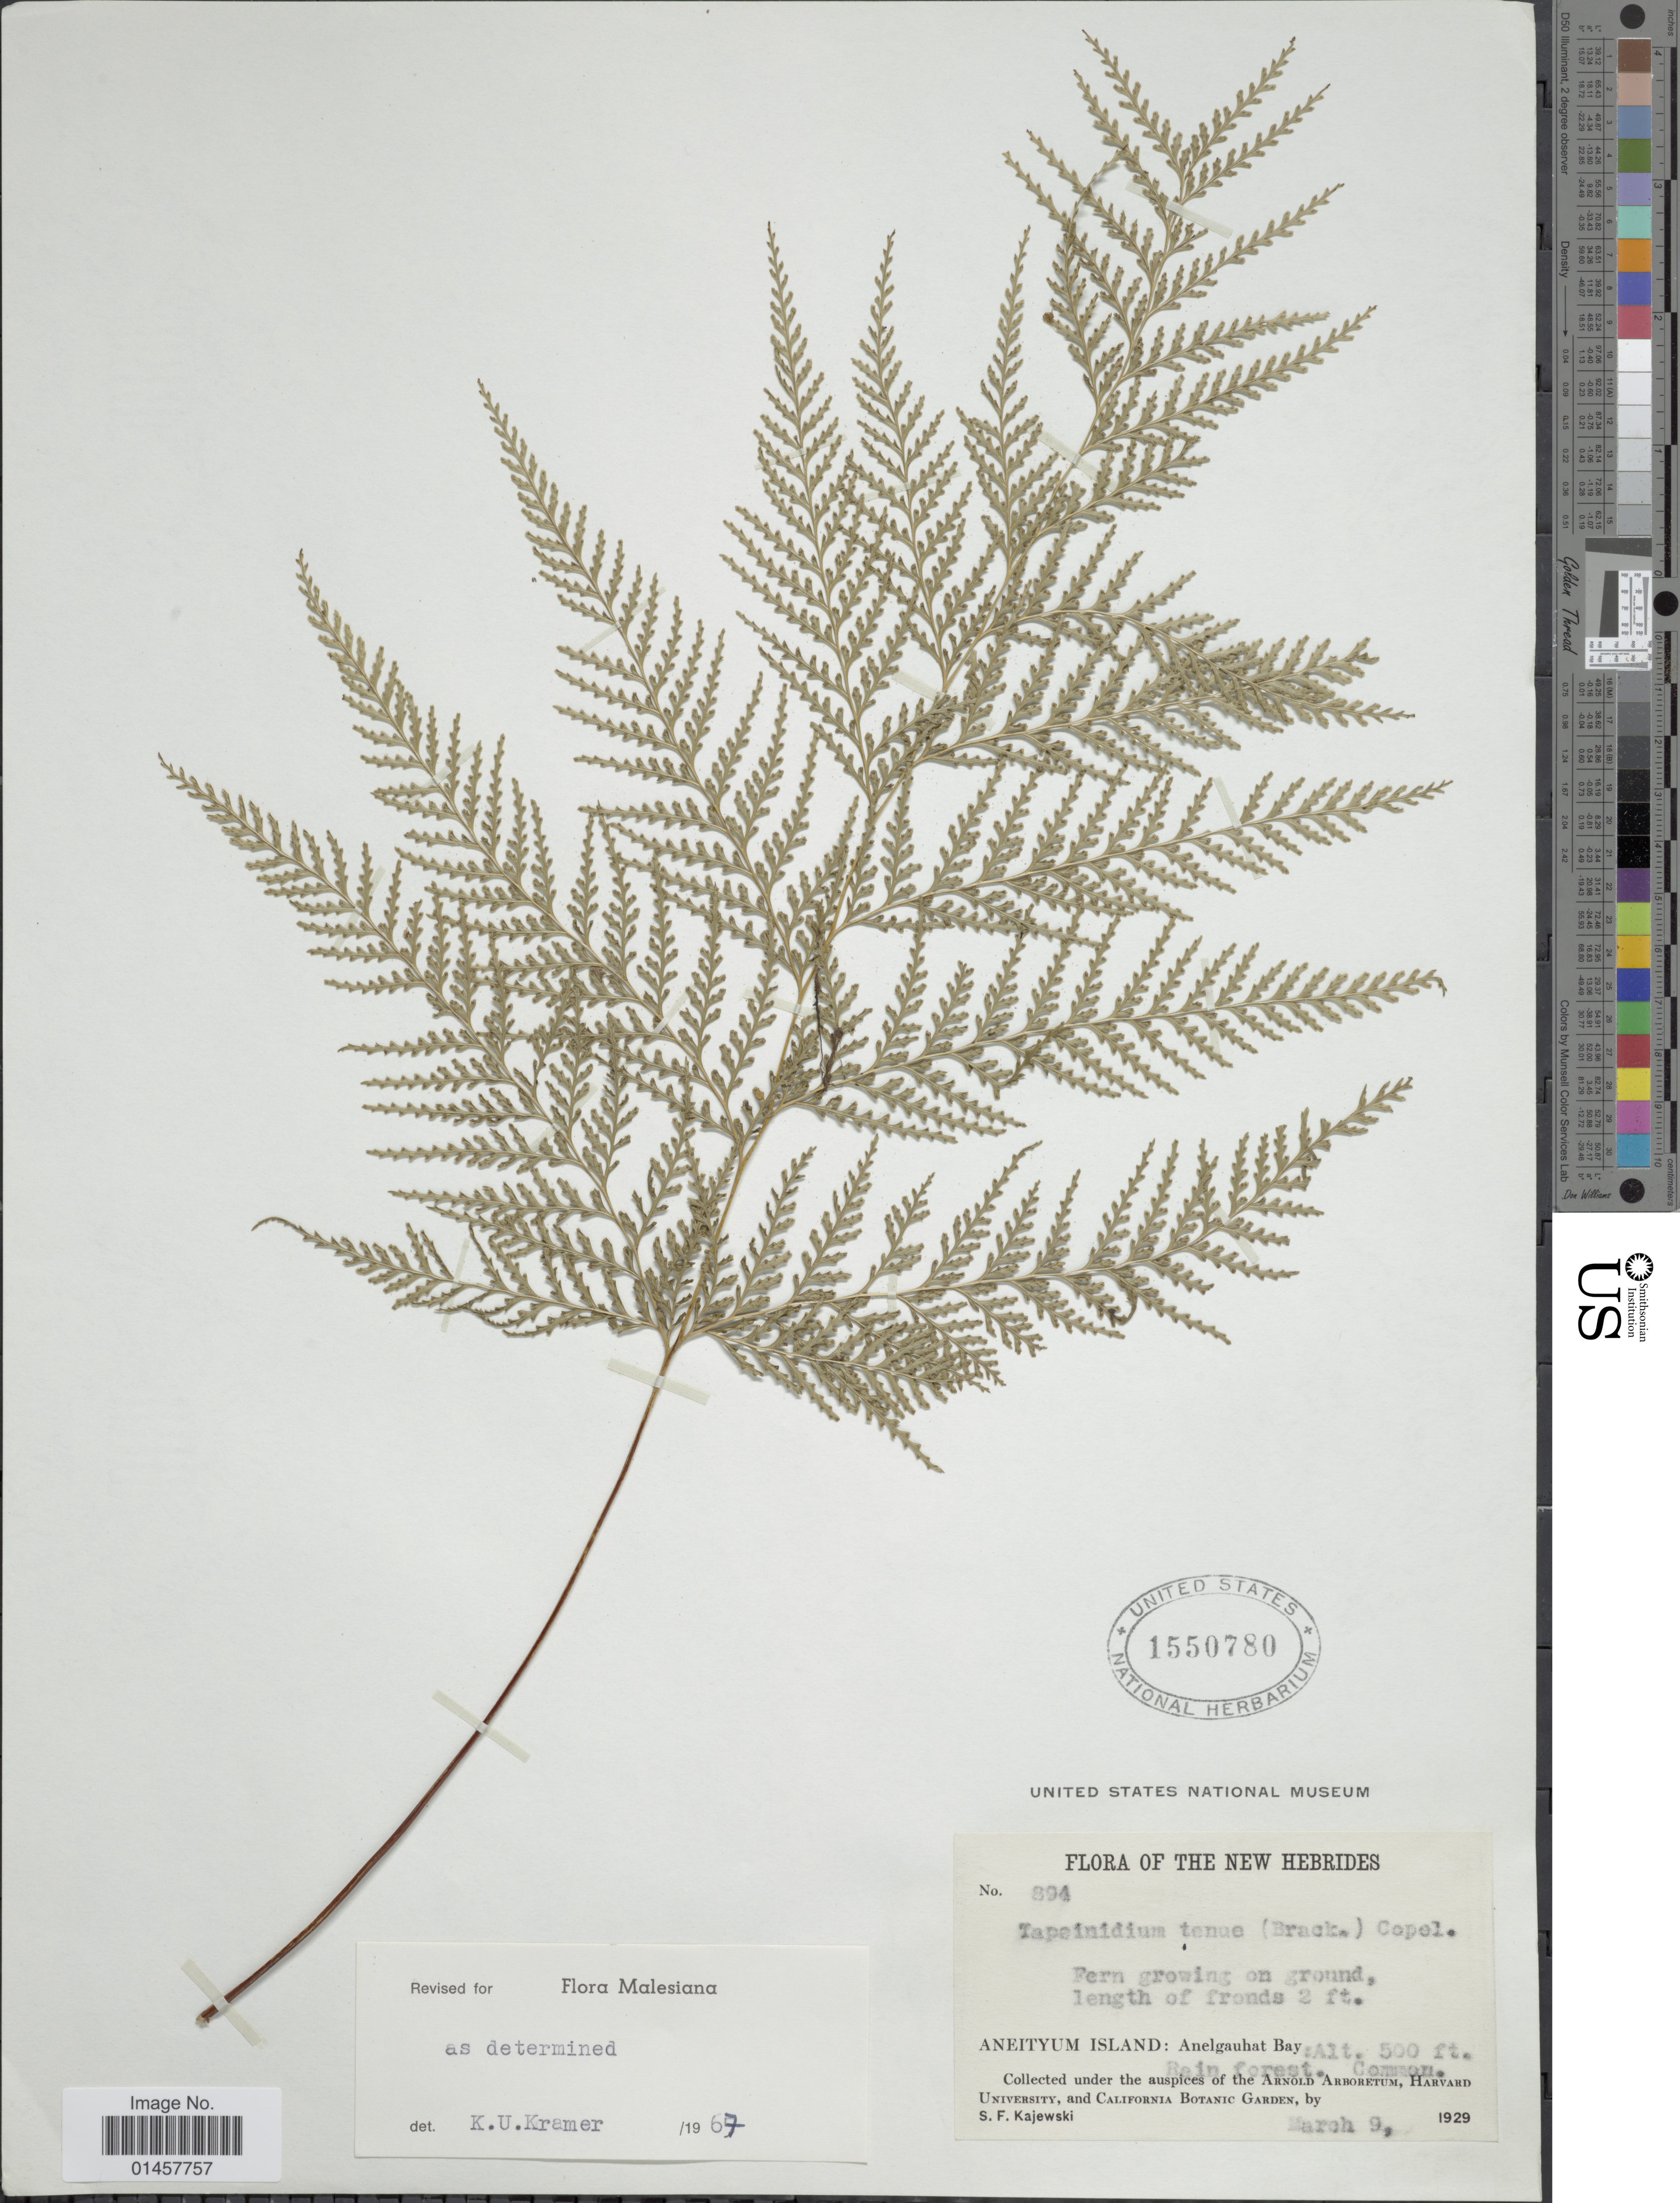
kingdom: Plantae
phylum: Tracheophyta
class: Polypodiopsida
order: Polypodiales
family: Lindsaeaceae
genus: Tapeinidium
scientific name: Tapeinidium tenue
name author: (Brack.) Copel.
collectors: S. Kajewski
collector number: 894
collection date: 1929-03-09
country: Vanuatu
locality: New Hebrides, Aneityum Island: Anelhaughat Bay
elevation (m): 152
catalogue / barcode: US 1550780